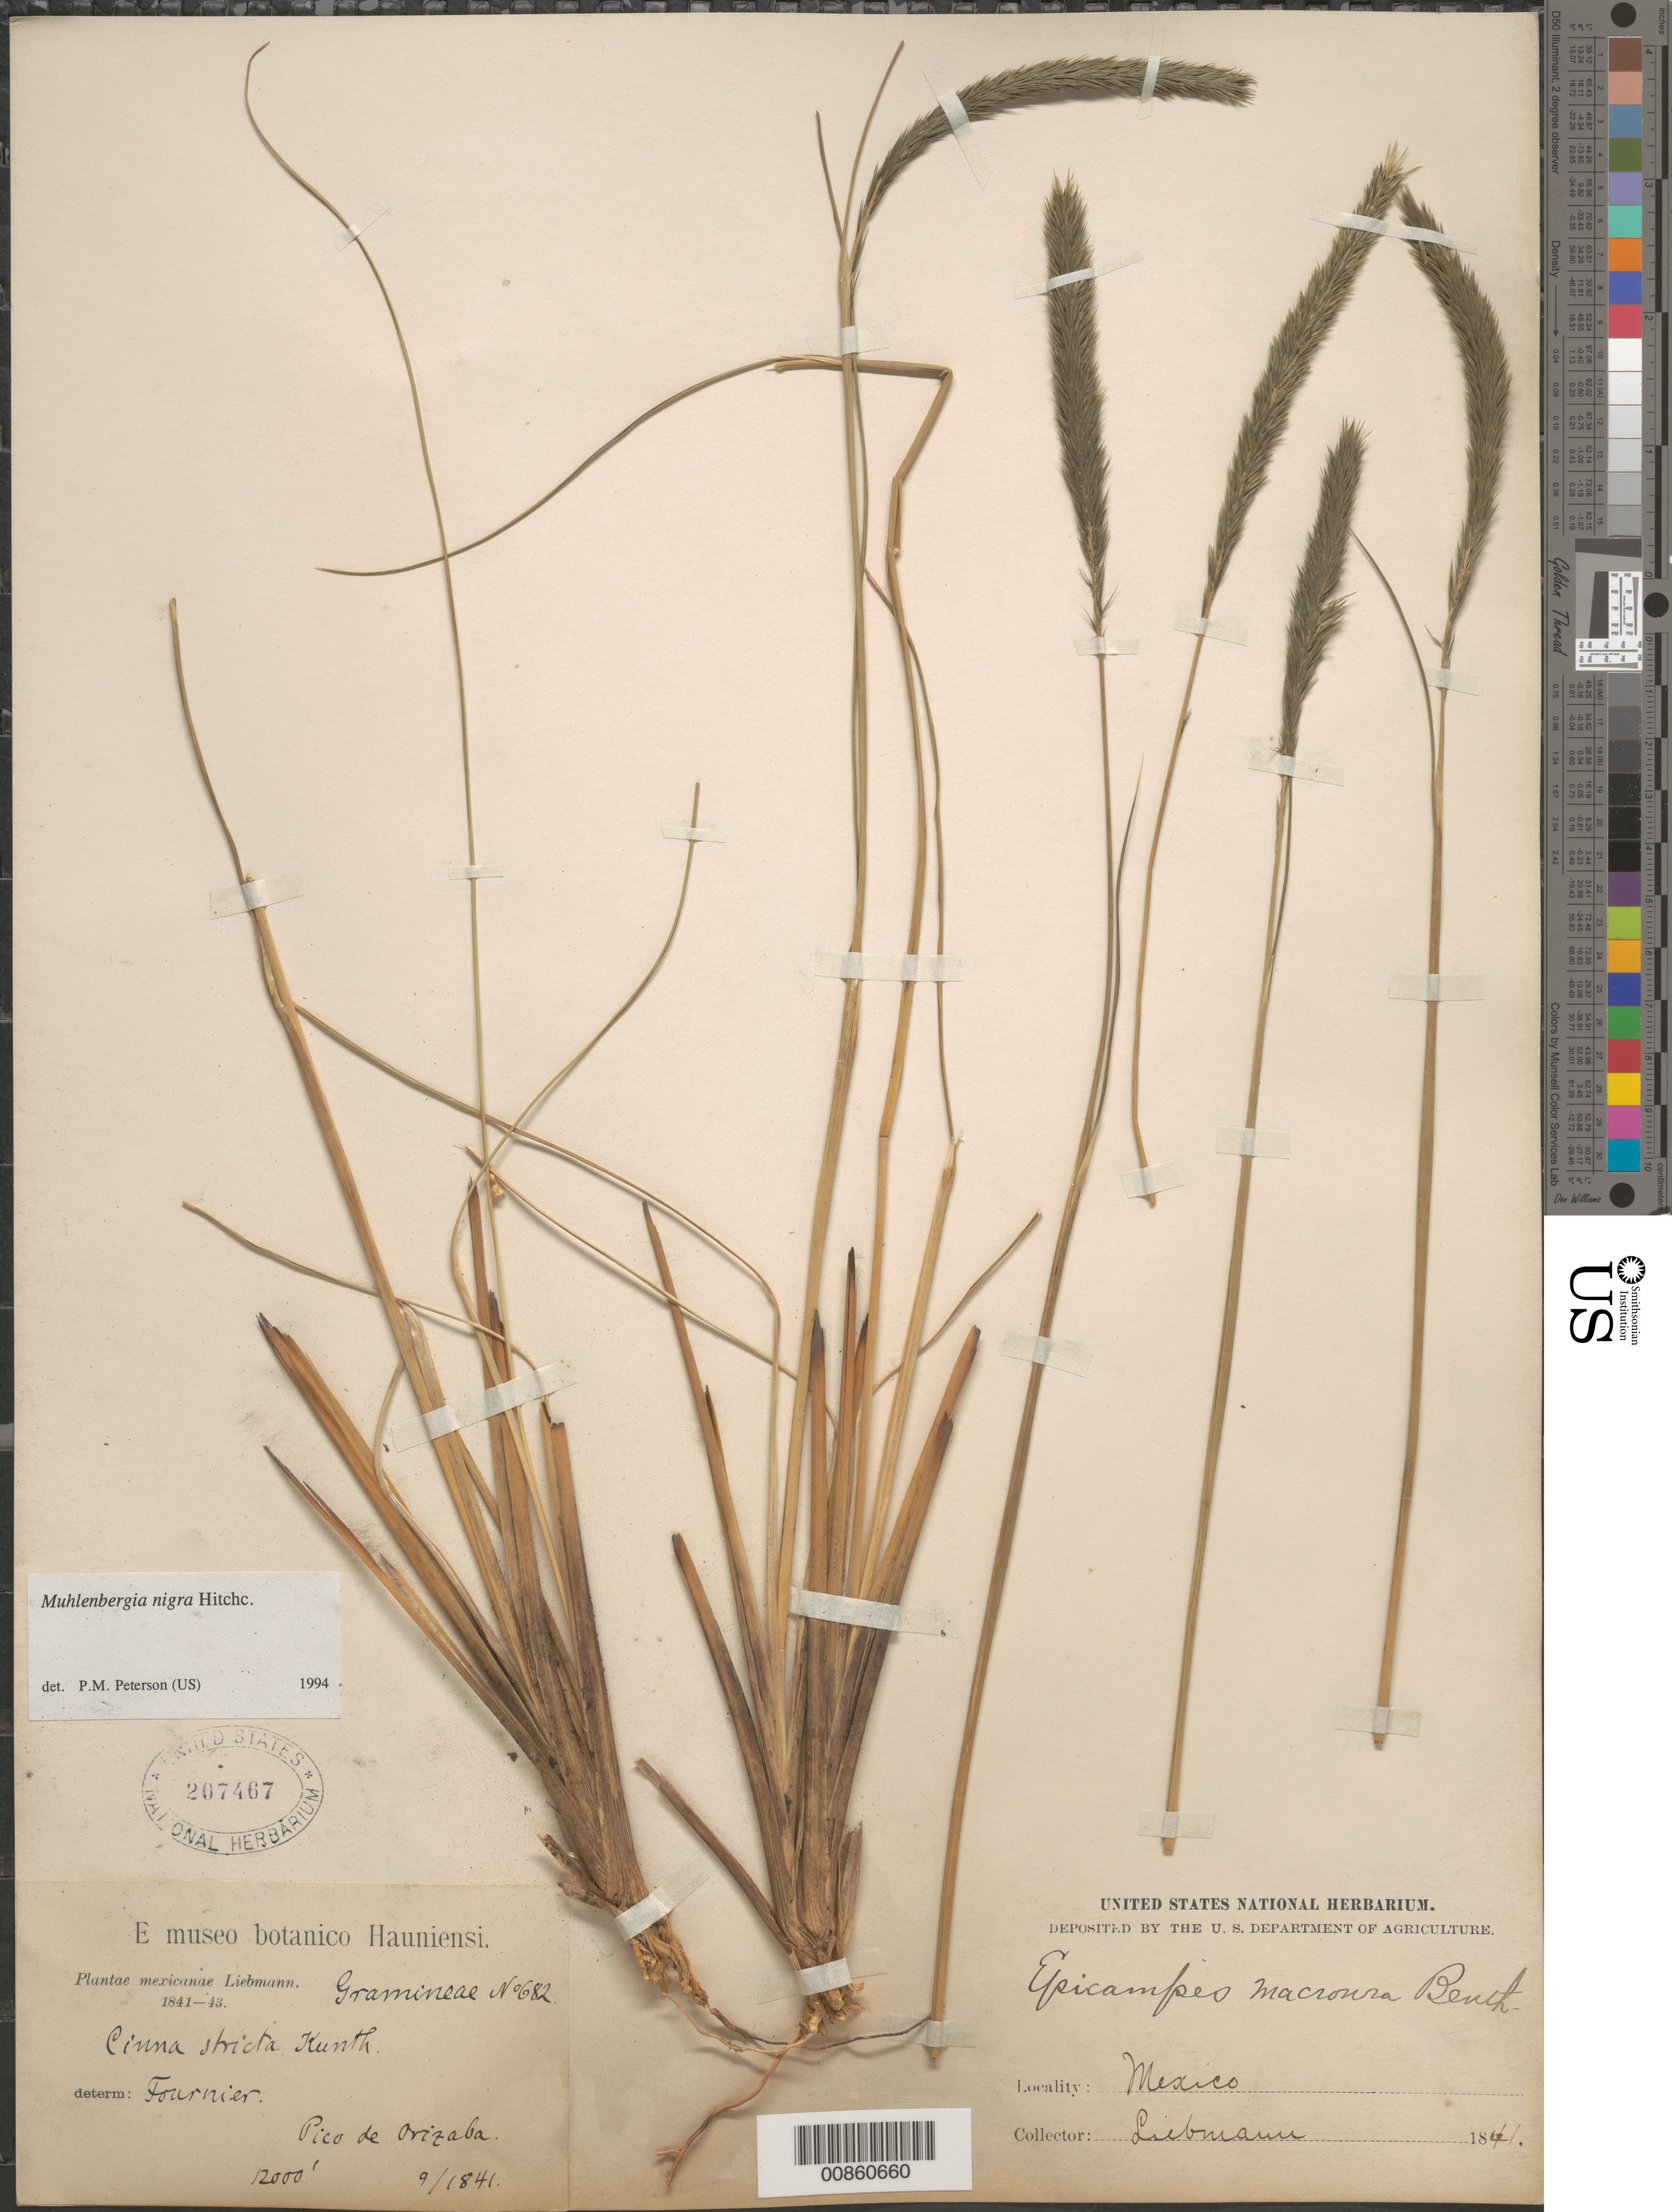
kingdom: Plantae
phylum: Tracheophyta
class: Liliopsida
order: Poales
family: Poaceae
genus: Muhlenbergia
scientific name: Muhlenbergia nigra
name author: Hitchc.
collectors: F. M. Liebmann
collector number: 682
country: Mexico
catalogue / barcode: US 207467